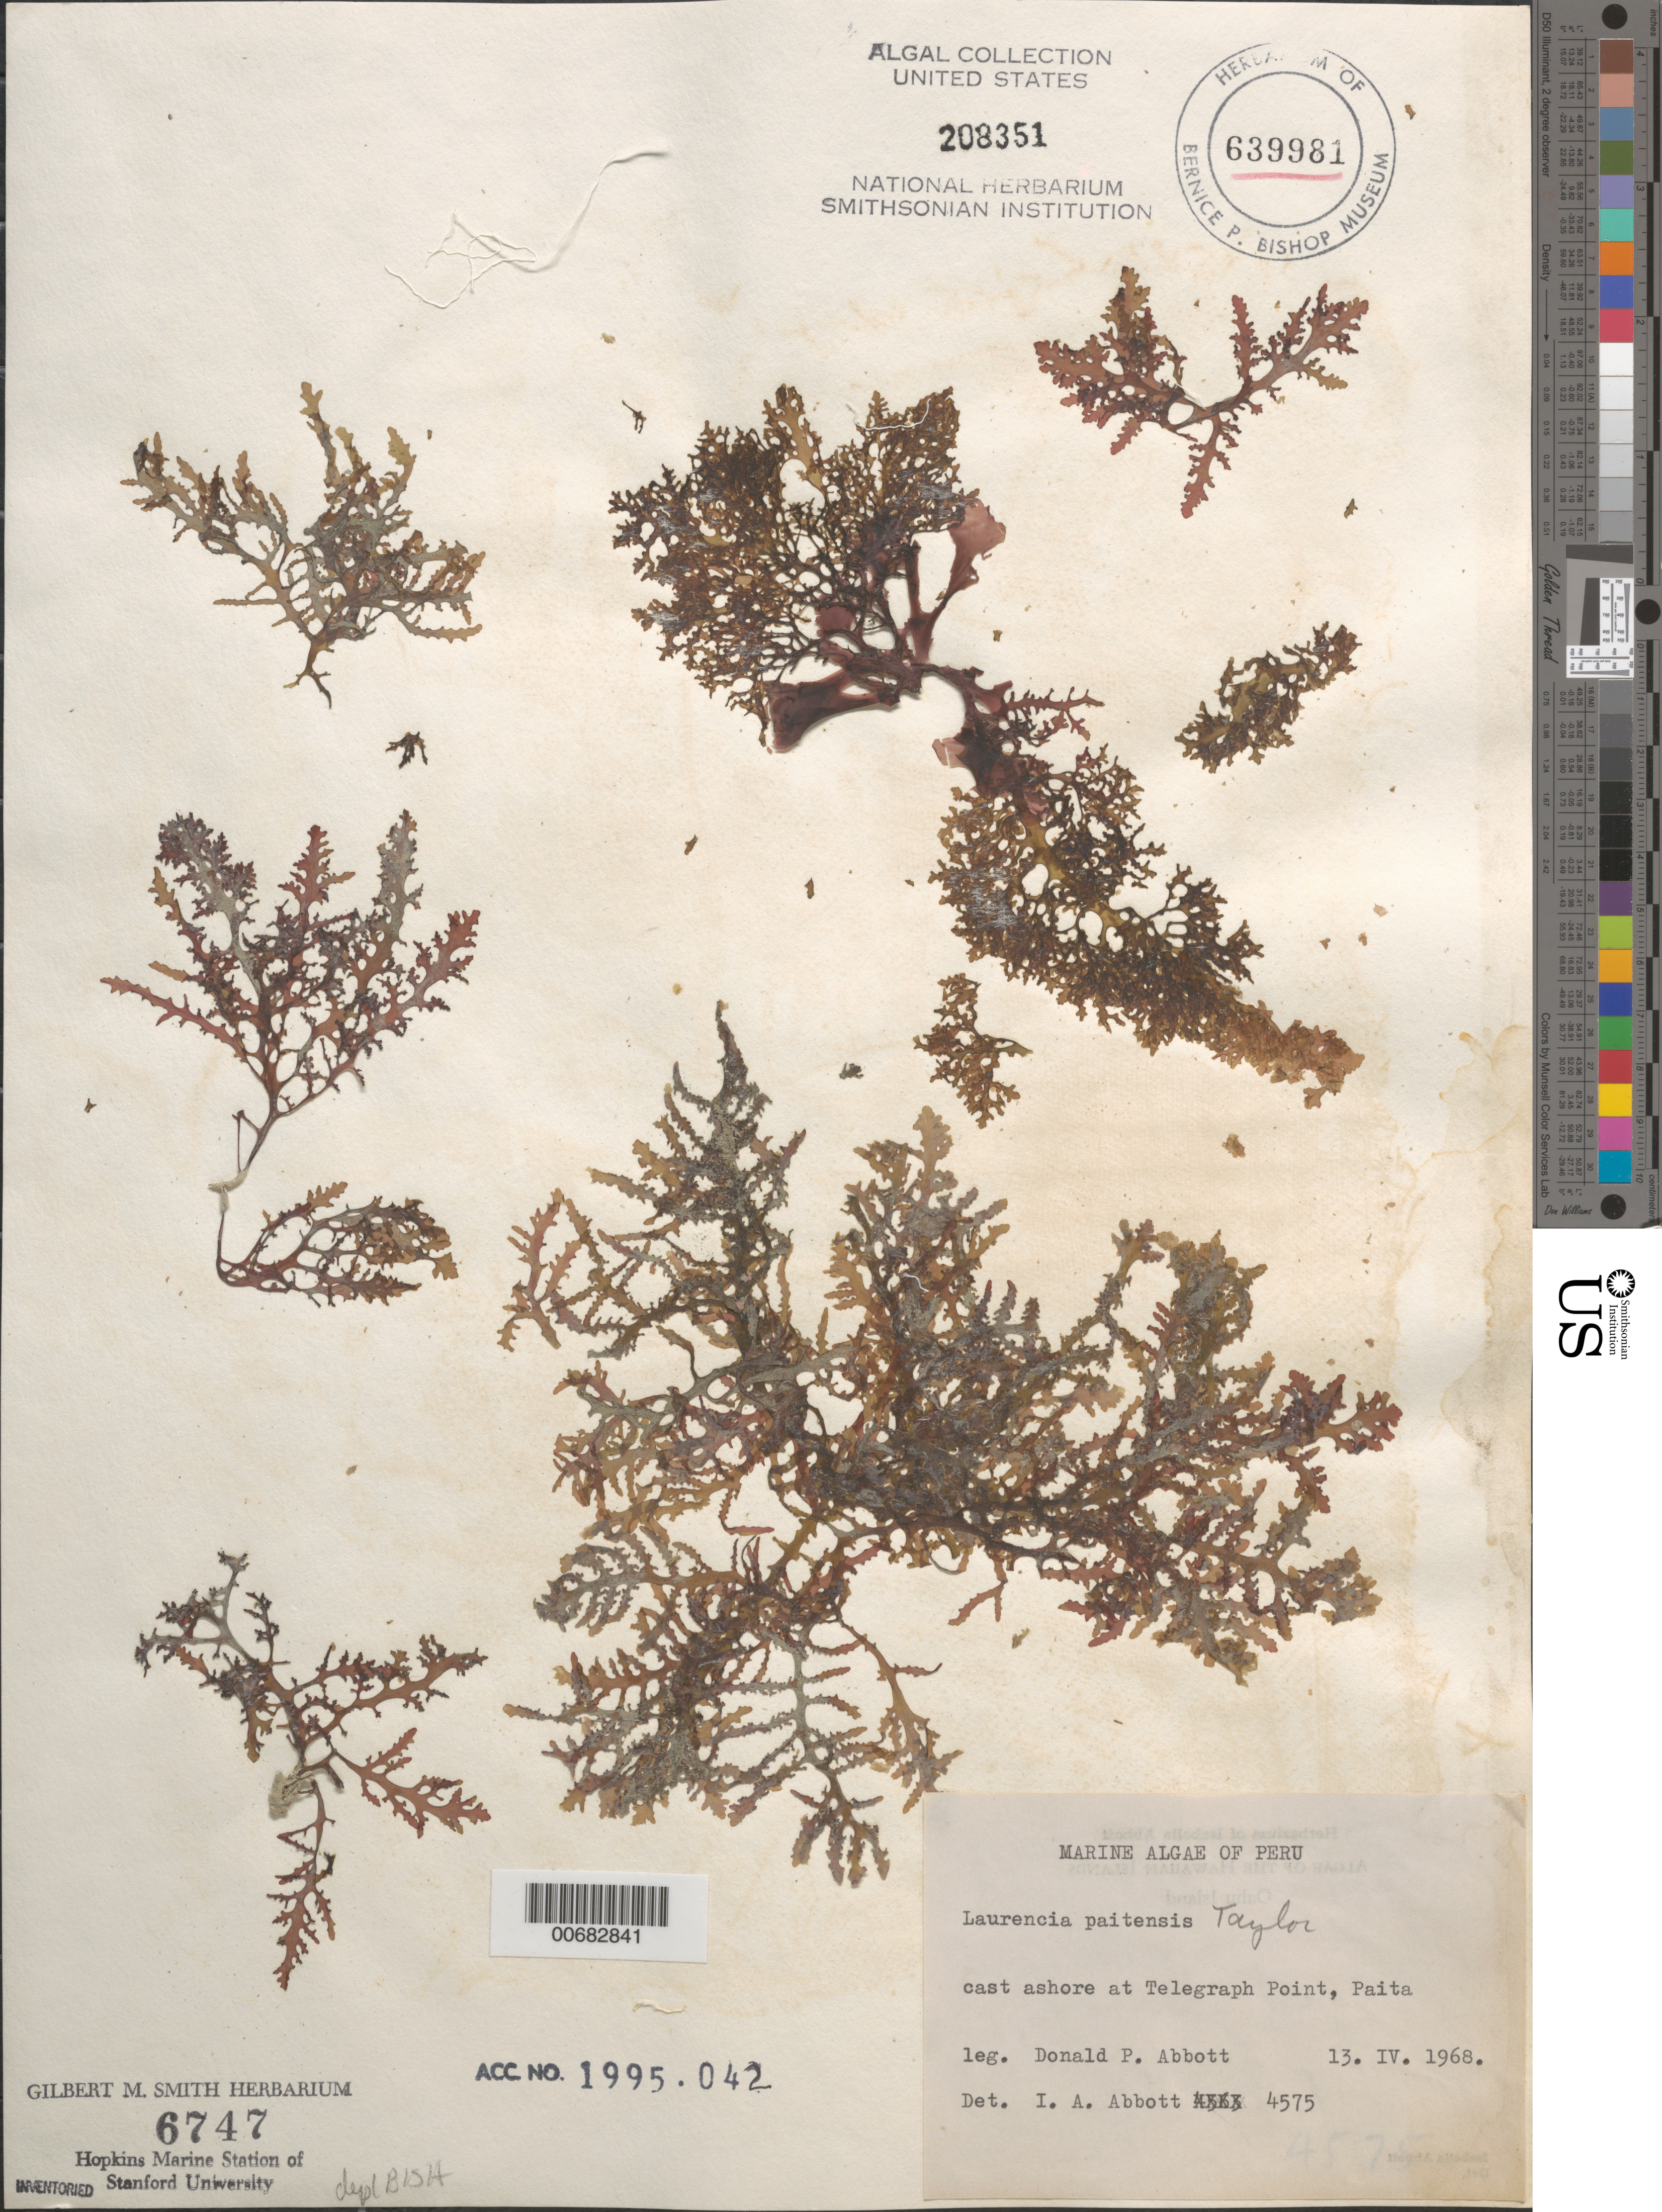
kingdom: Plantae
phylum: Rhodophyta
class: Florideophyceae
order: Ceramiales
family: Rhodomelaceae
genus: Laurencia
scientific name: Laurencia paitensis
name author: W.R. Taylor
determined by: Abbott, Isabella A.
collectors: D. P. Abbott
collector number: IAA 4575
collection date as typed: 13 Apr 1968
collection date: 1968-04-13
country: Peru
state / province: Piura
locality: Telegraph Point, Paita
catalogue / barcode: US 208351